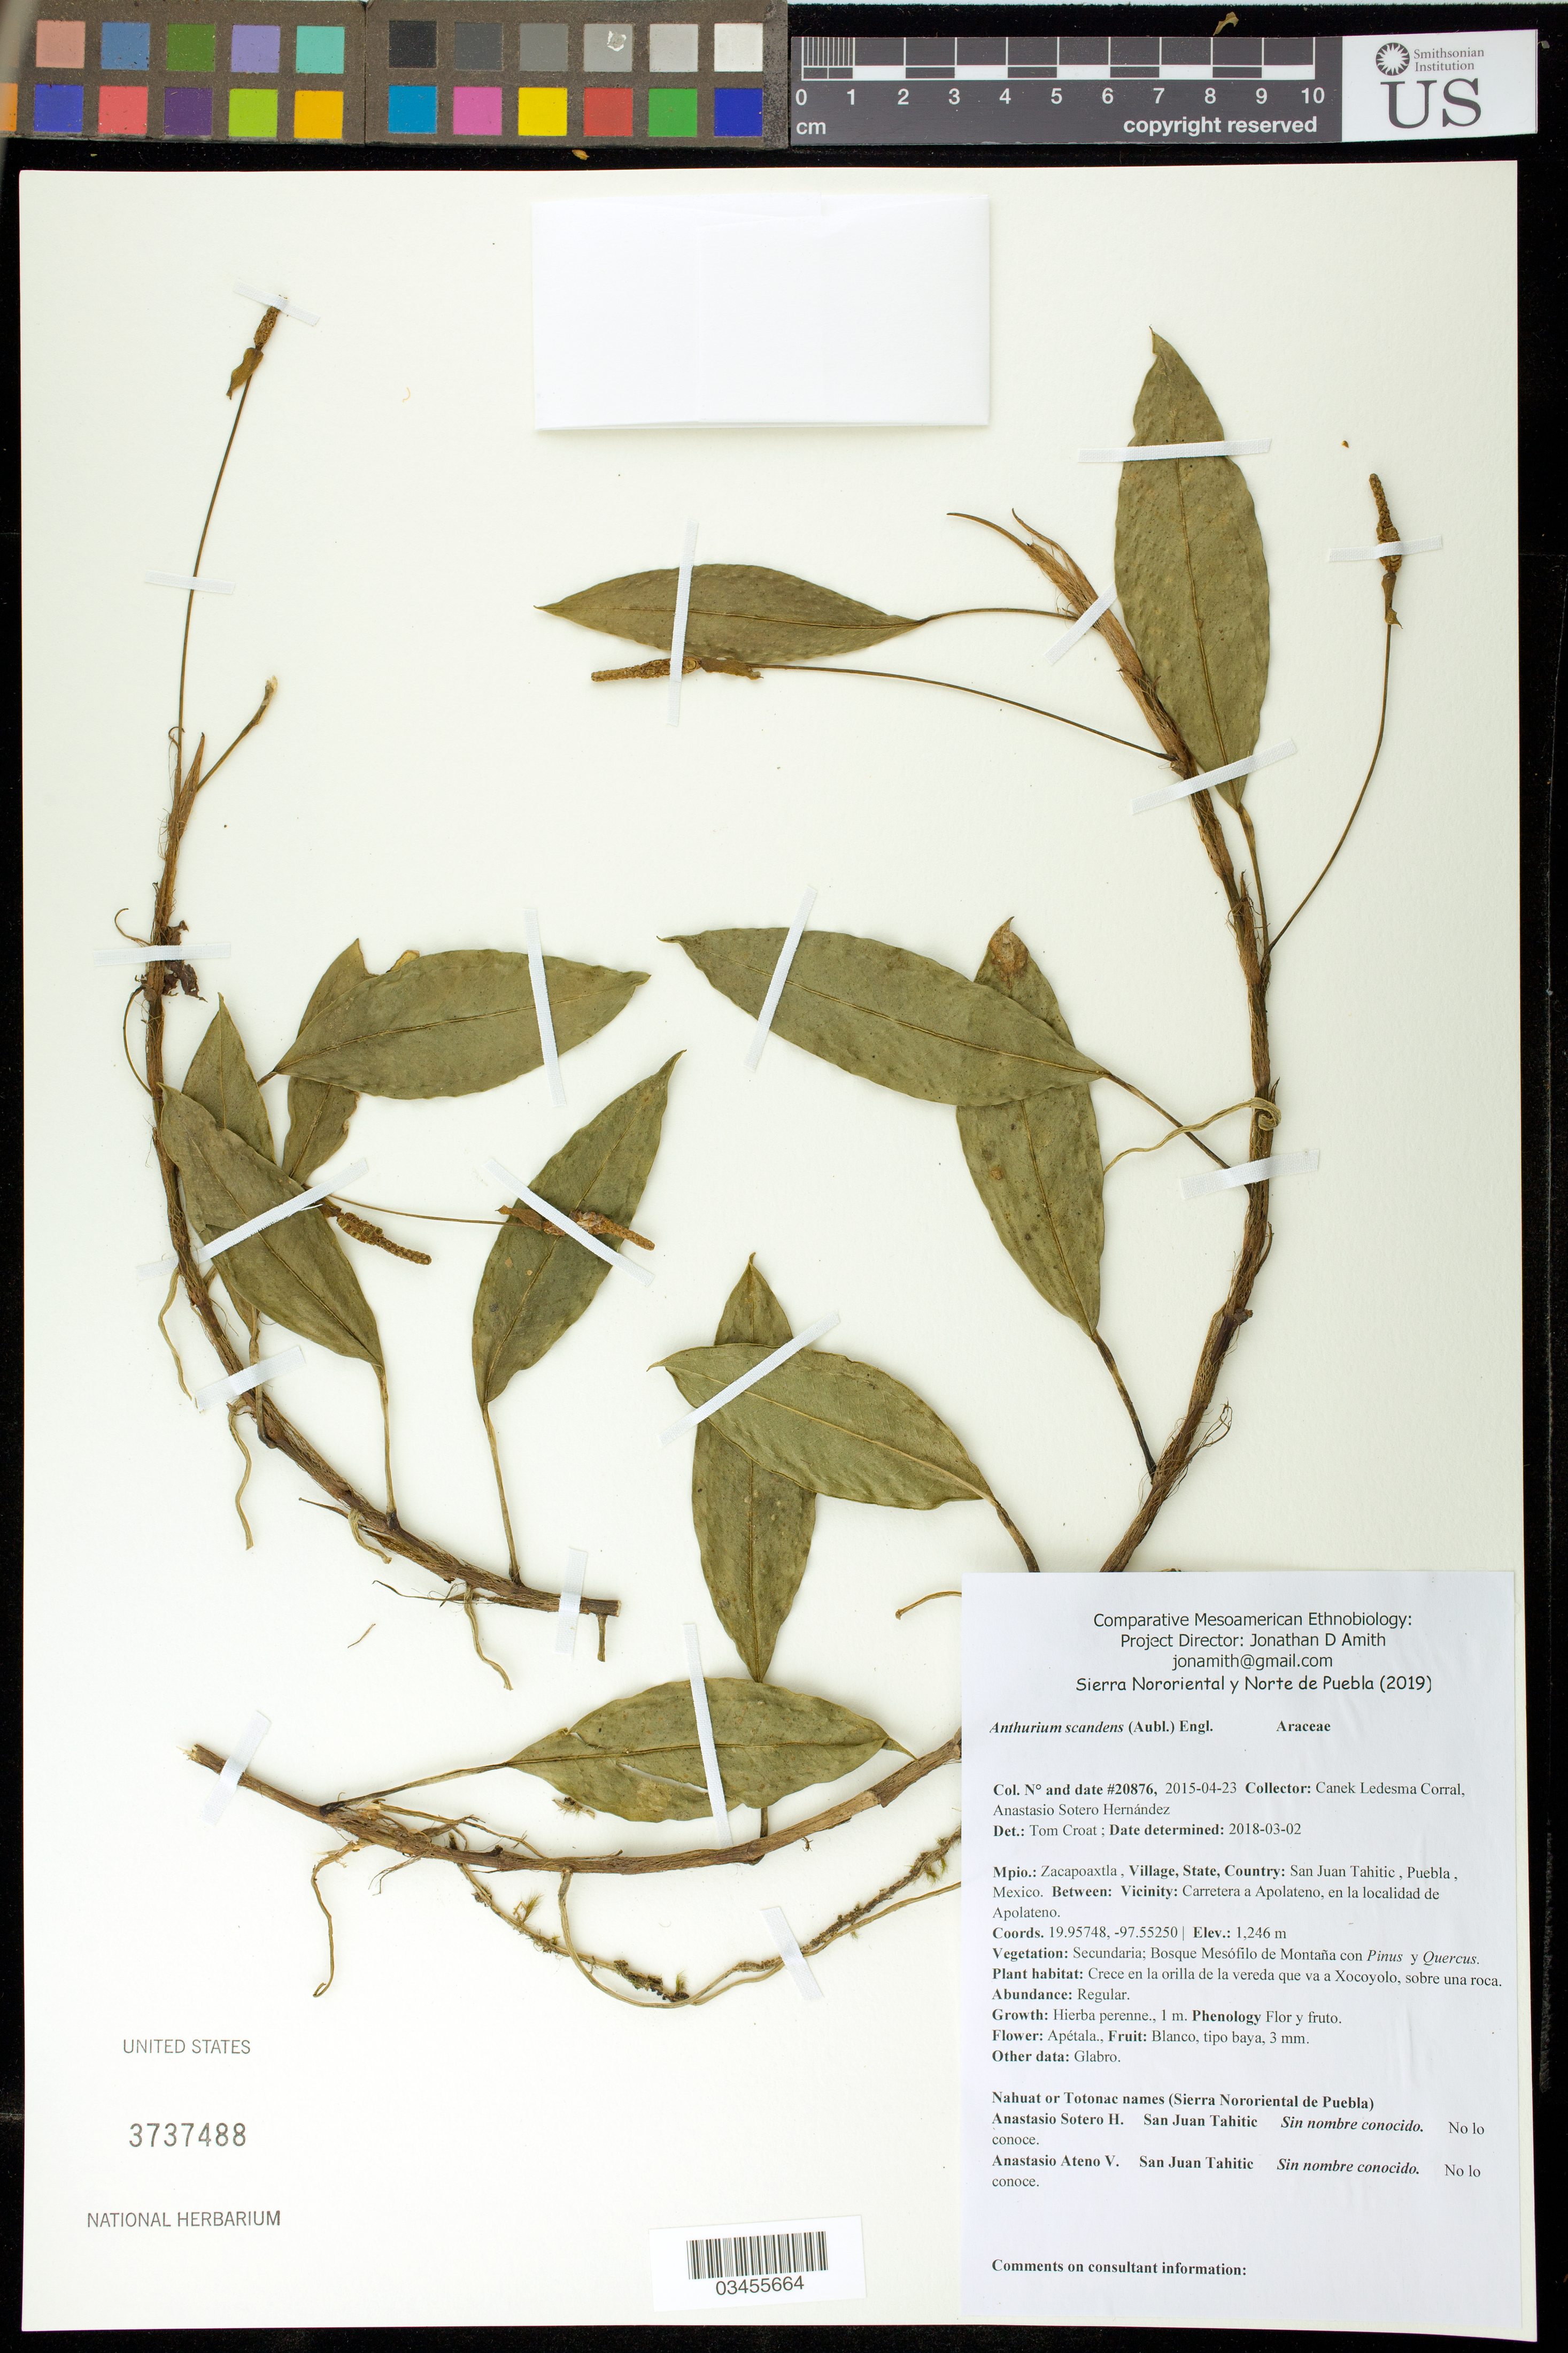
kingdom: Plantae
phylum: Tracheophyta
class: Liliopsida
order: Alismatales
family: Araceae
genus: Anthurium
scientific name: Anthurium scandens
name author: (Aubl.) Engl.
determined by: Croat, Thomas B., Missouri Botanical Garden (MO)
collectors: Canek Ledesma C. & A. Sotero H.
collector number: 20876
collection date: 2015-04-23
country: México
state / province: Puebla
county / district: Zacapoaxtla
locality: PUEBLO: San Juan Tahitic; LOCALIDAD EXACTA: Carretera a Apolateno, en la localidad de Apolateno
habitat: Bosque mesófilo de montaña con Pinus y Quercus | Crece en la orilla de la vereda que va a Xocoyolo, sobre una roca.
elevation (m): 1246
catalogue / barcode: US 3737488